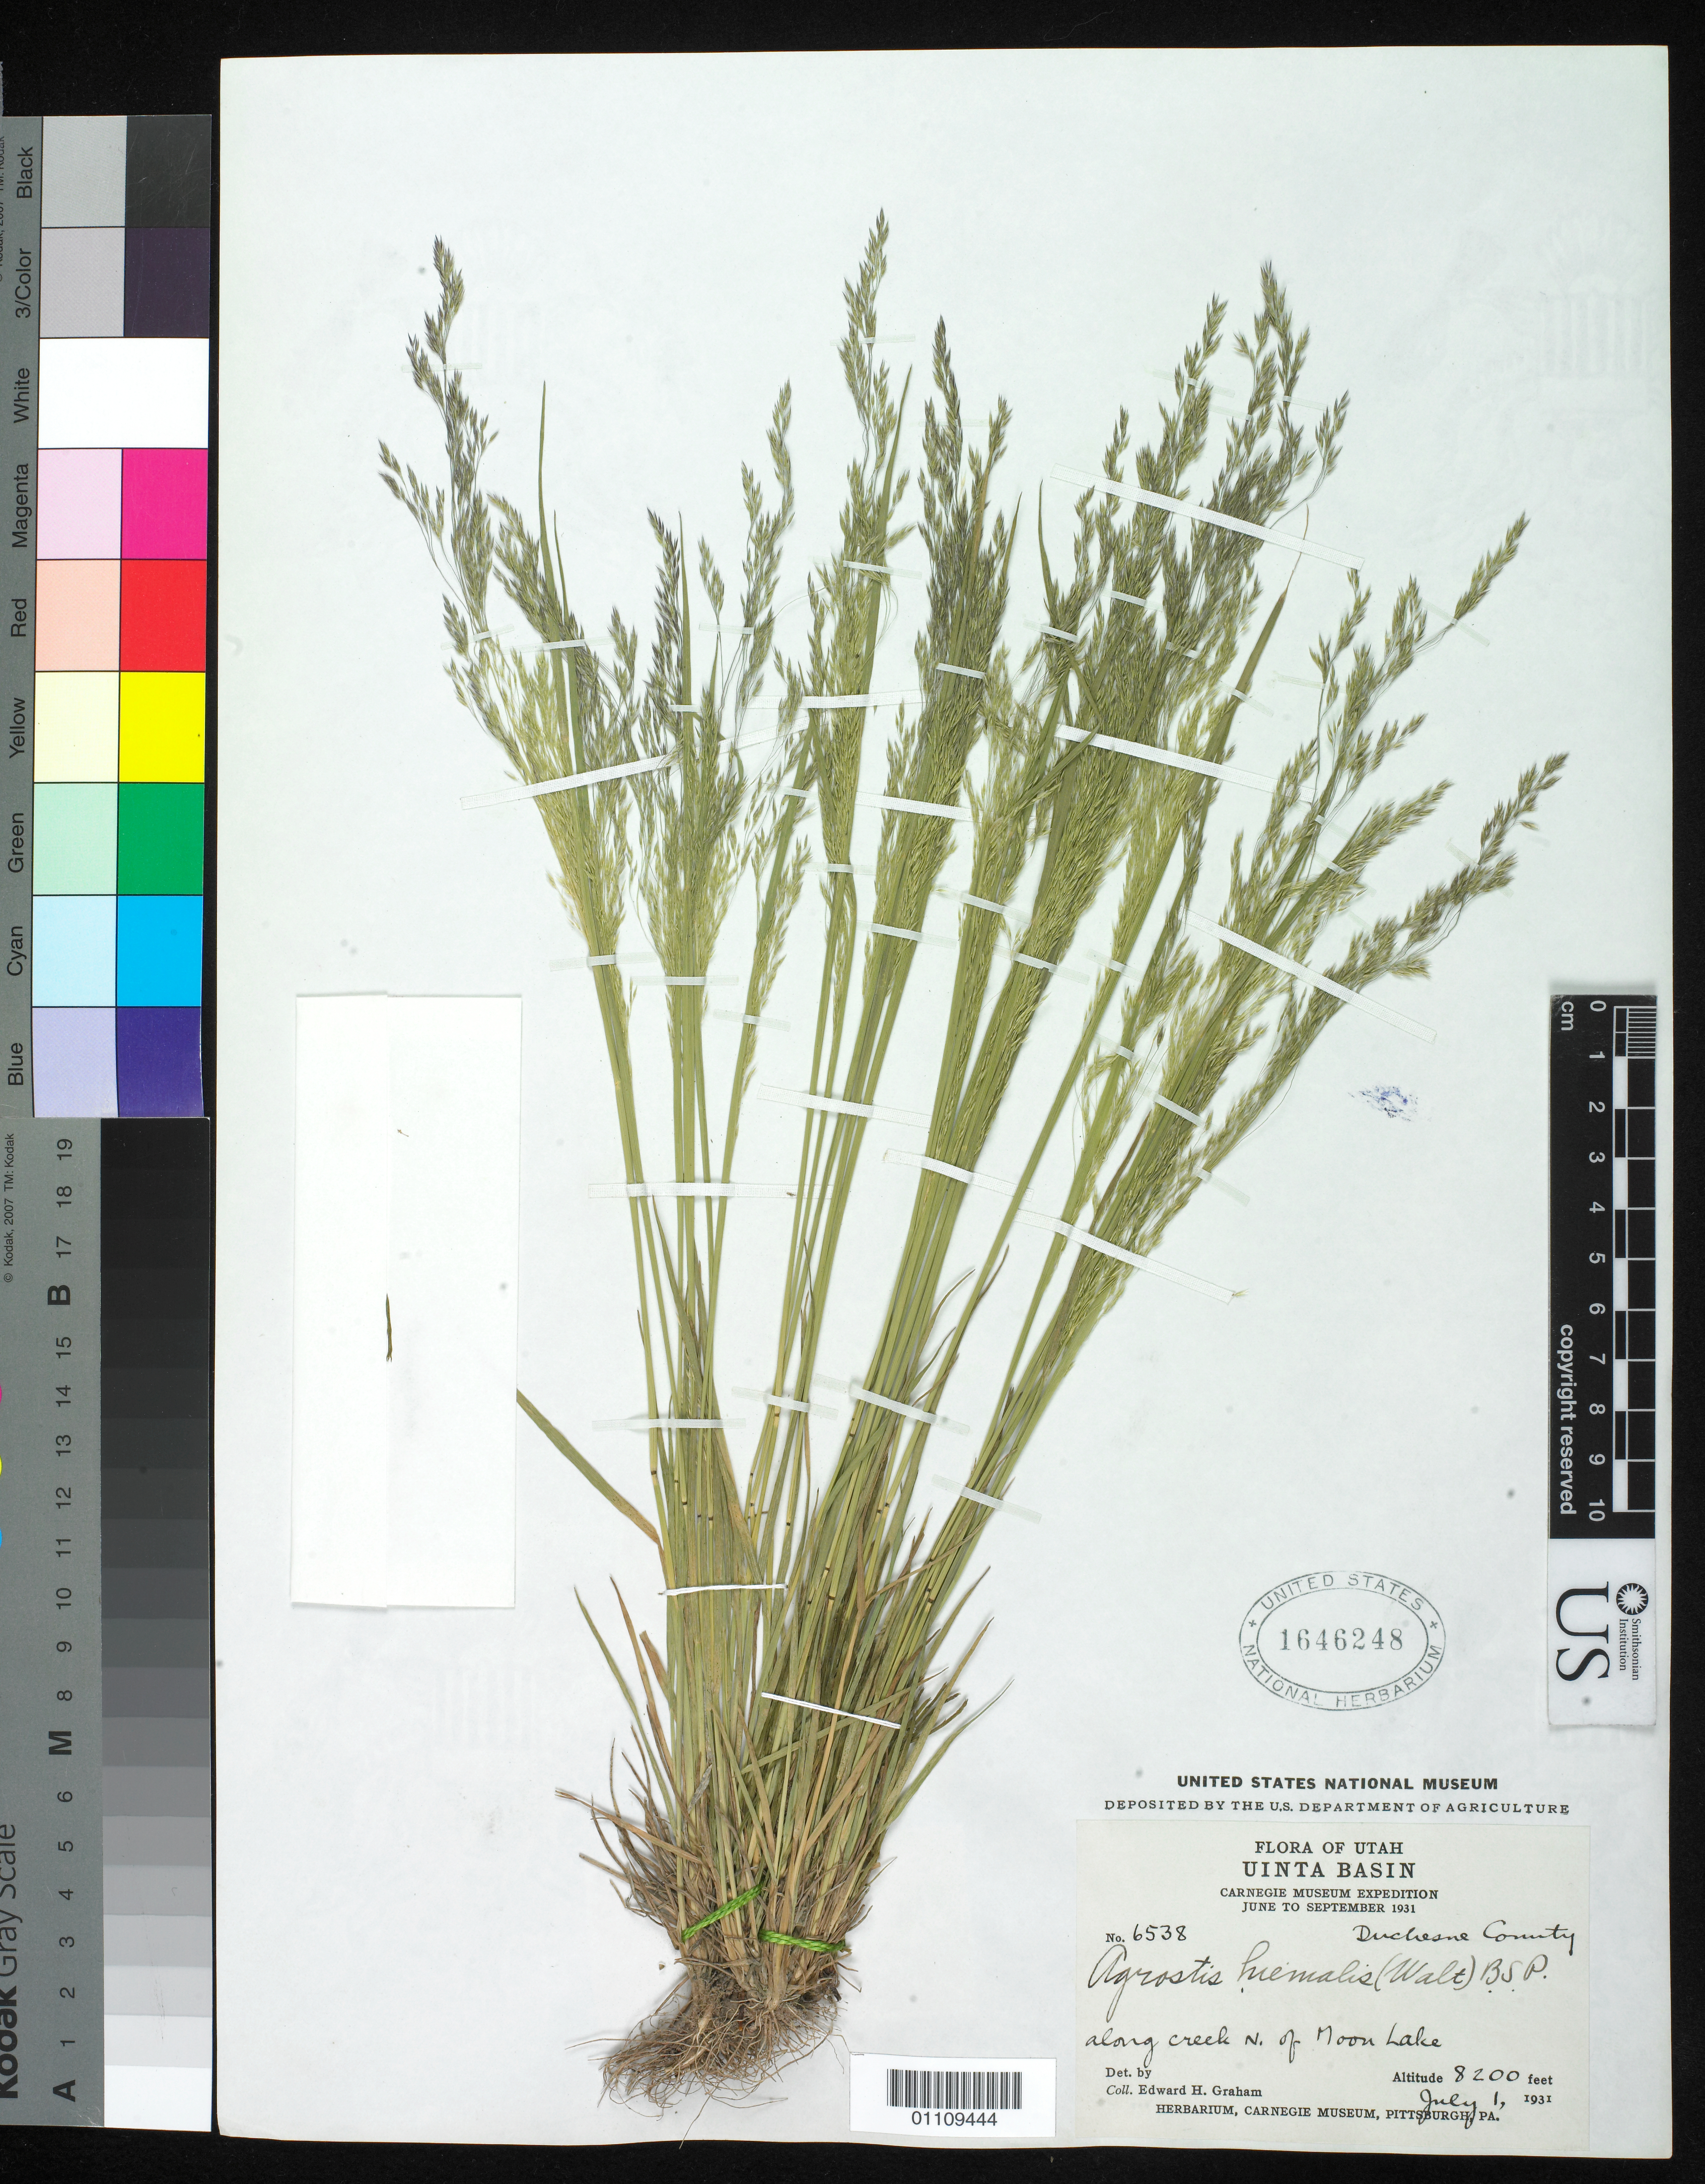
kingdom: Plantae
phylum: Tracheophyta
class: Liliopsida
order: Poales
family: Poaceae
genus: Agrostis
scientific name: Agrostis hiemalis (Walter) Britton et al., orth. var.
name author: (Walter) Britton et al.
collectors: E. Graham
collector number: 6538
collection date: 1931-07-01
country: United States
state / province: Utah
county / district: Duchesne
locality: along creek N of Moon Lake.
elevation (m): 2499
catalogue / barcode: US 1646248